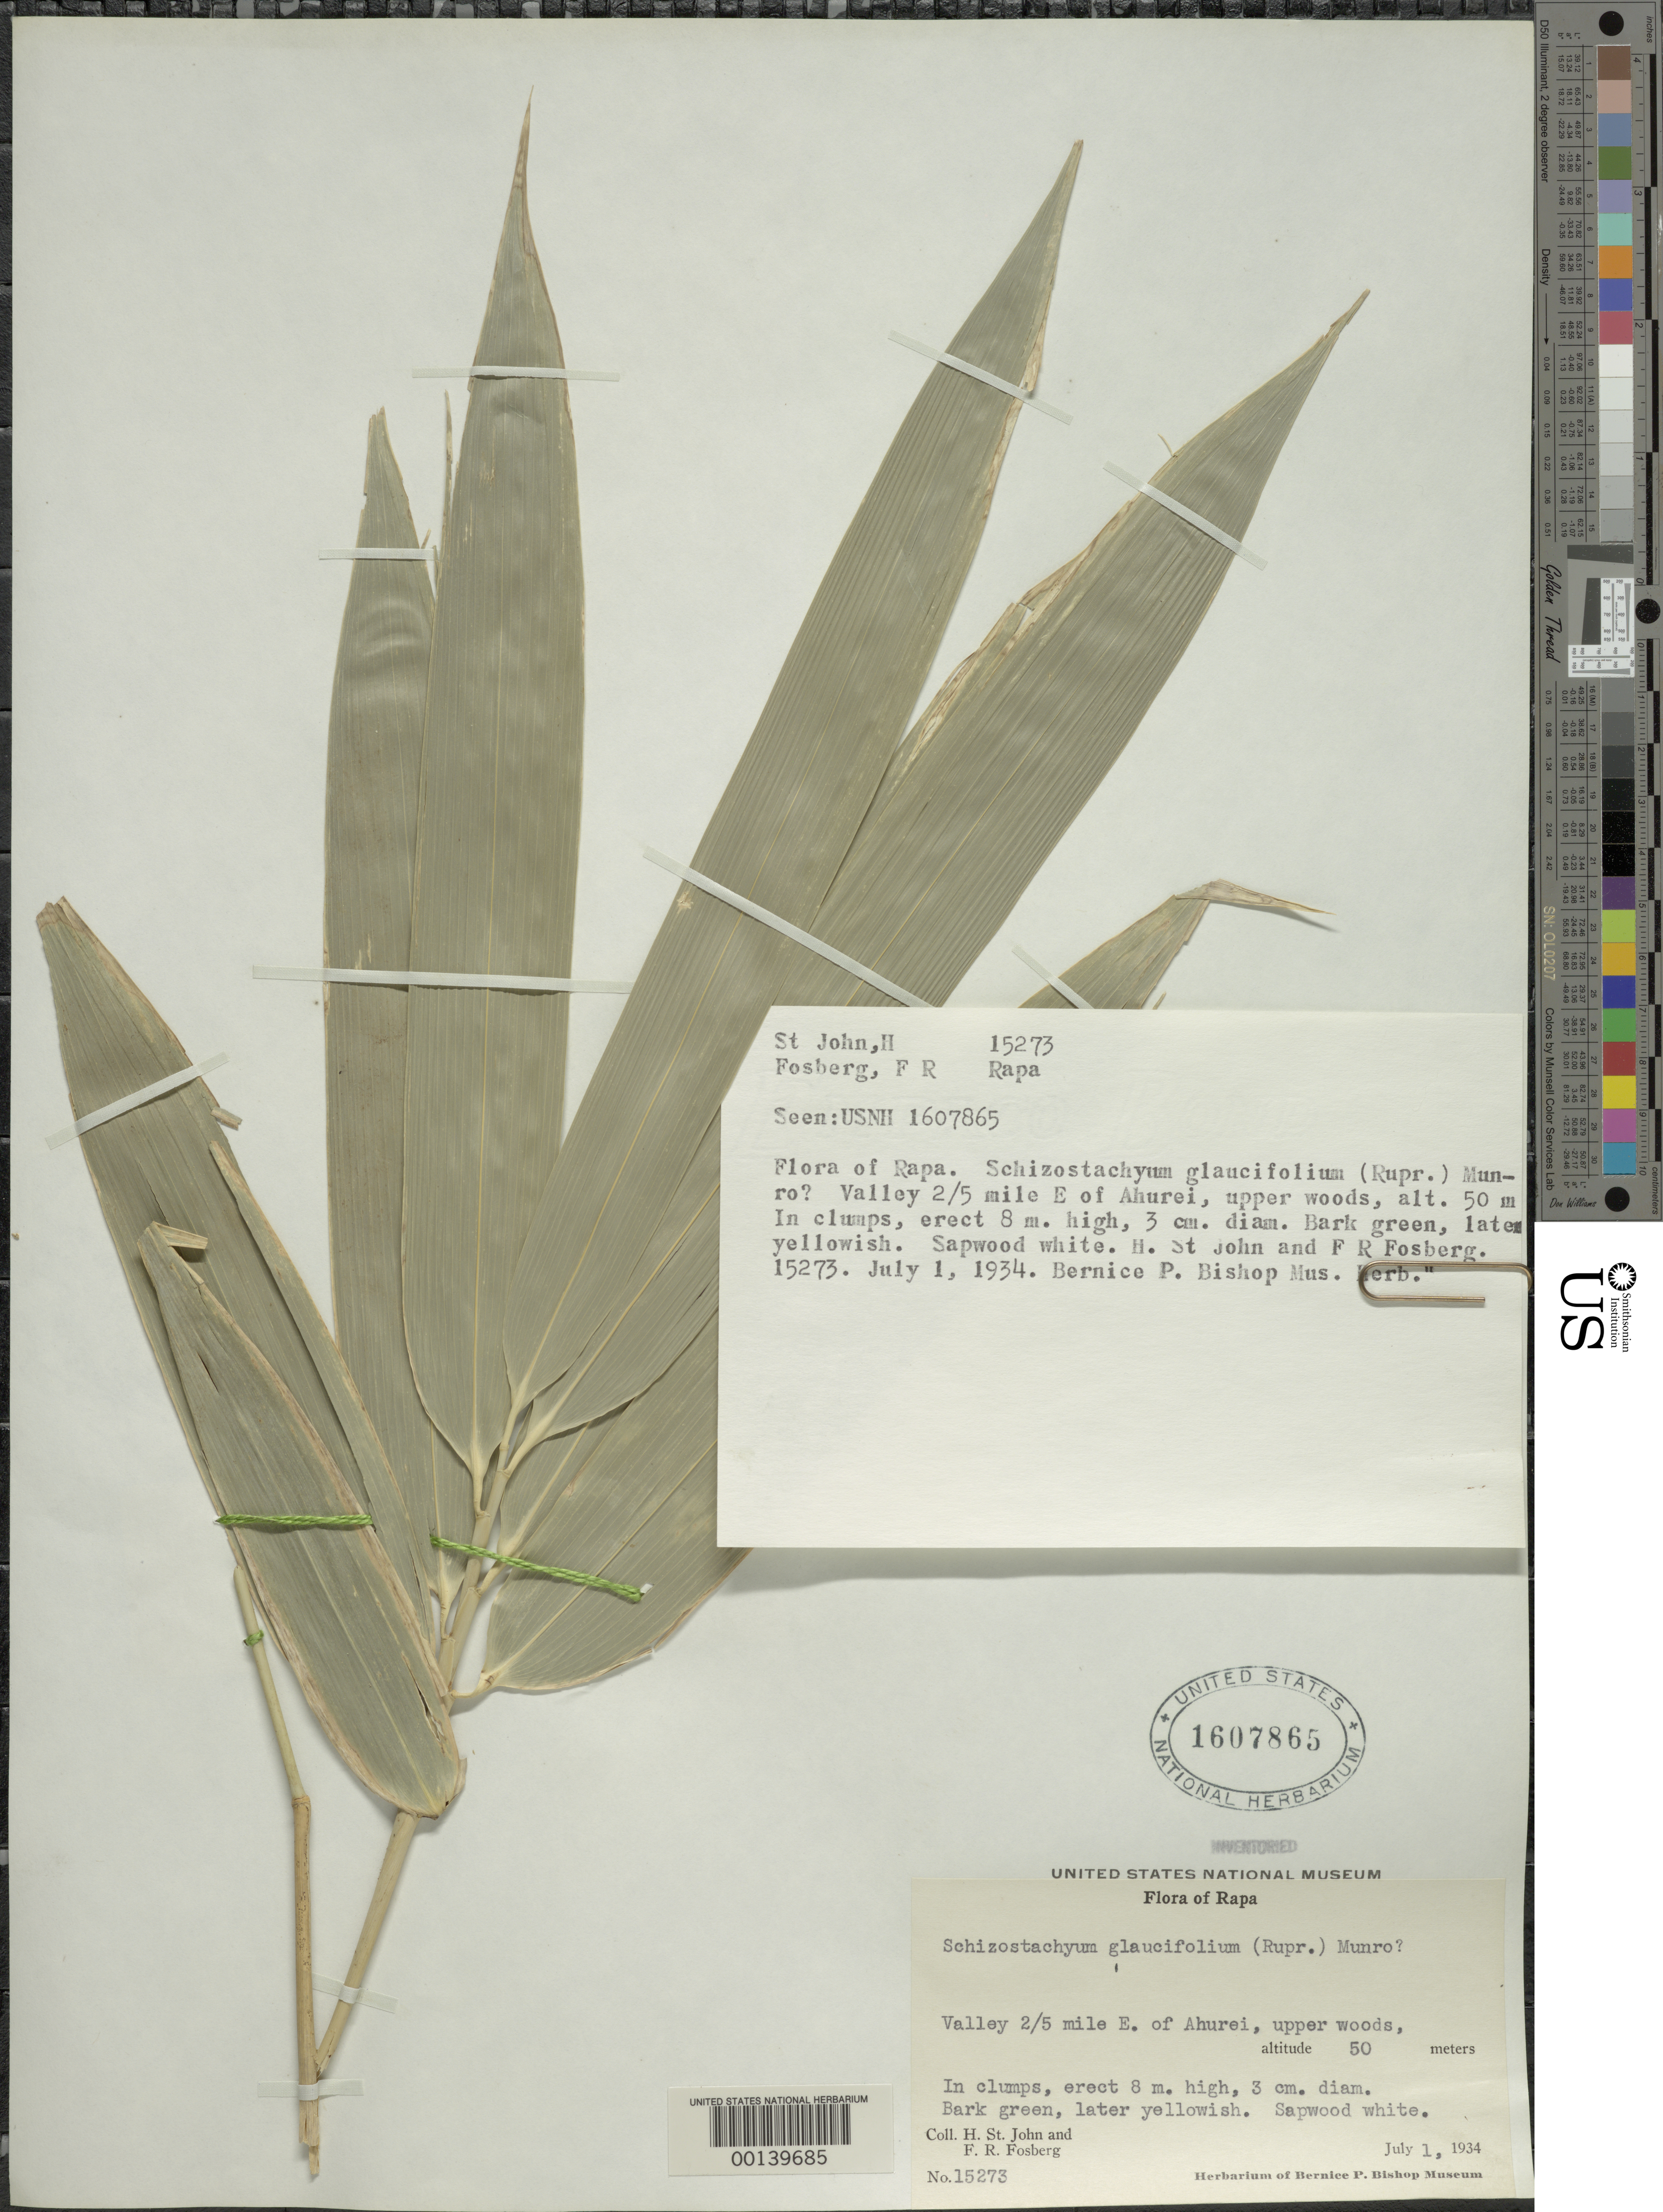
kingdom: Plantae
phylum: Tracheophyta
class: Liliopsida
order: Poales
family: Poaceae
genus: Schizostachyum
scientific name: Schizostachyum glaucifolium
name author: (Rupr.) Munro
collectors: H. St. John & F. R. Fosberg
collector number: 15273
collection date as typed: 01 Jul 1934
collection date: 1934-07-01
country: French Polynesia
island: Rapa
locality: Rapa isl. [Tubuai Is.]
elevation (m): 50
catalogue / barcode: US 1607865